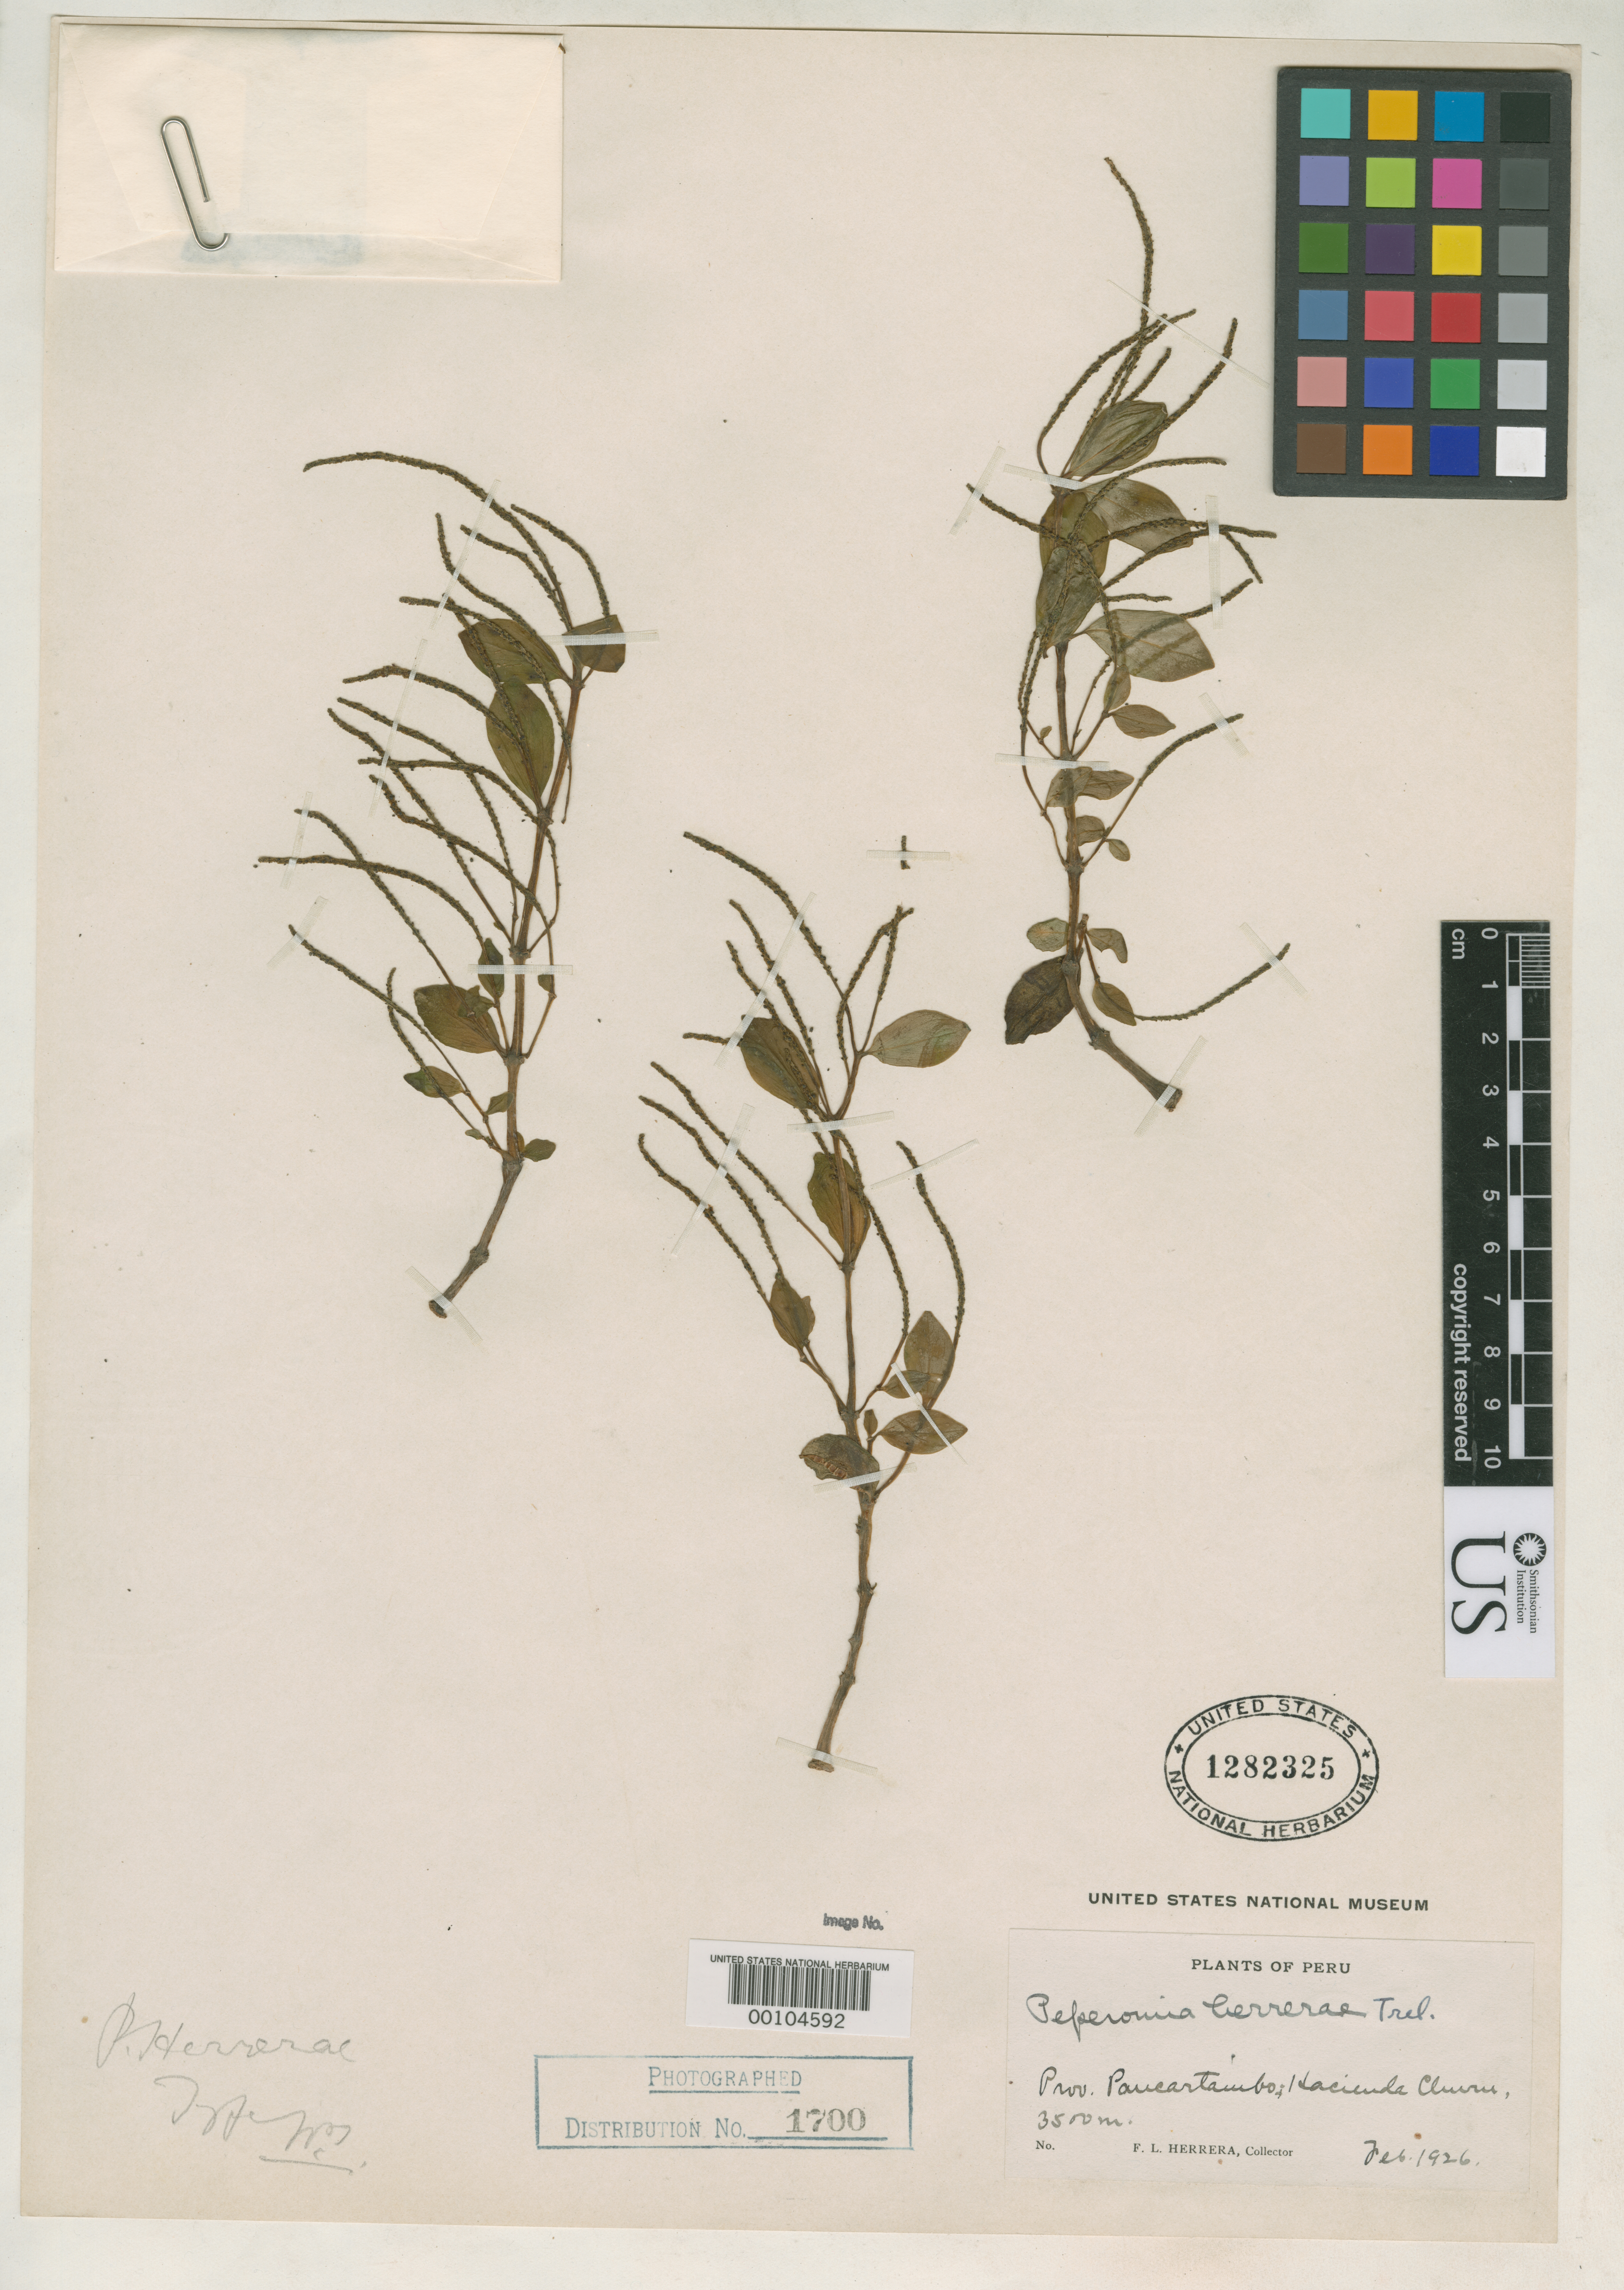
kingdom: Plantae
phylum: Tracheophyta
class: Magnoliopsida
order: Piperales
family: Piperaceae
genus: Peperomia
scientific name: Peperomia herrerae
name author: Trel. in J.F. Macbr.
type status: Holotype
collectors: F. L. Herrera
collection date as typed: Feb 1926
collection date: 1926-02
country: Peru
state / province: Cusco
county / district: Paucartambo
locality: Hacienda Churu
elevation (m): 3500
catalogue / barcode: US 1282325